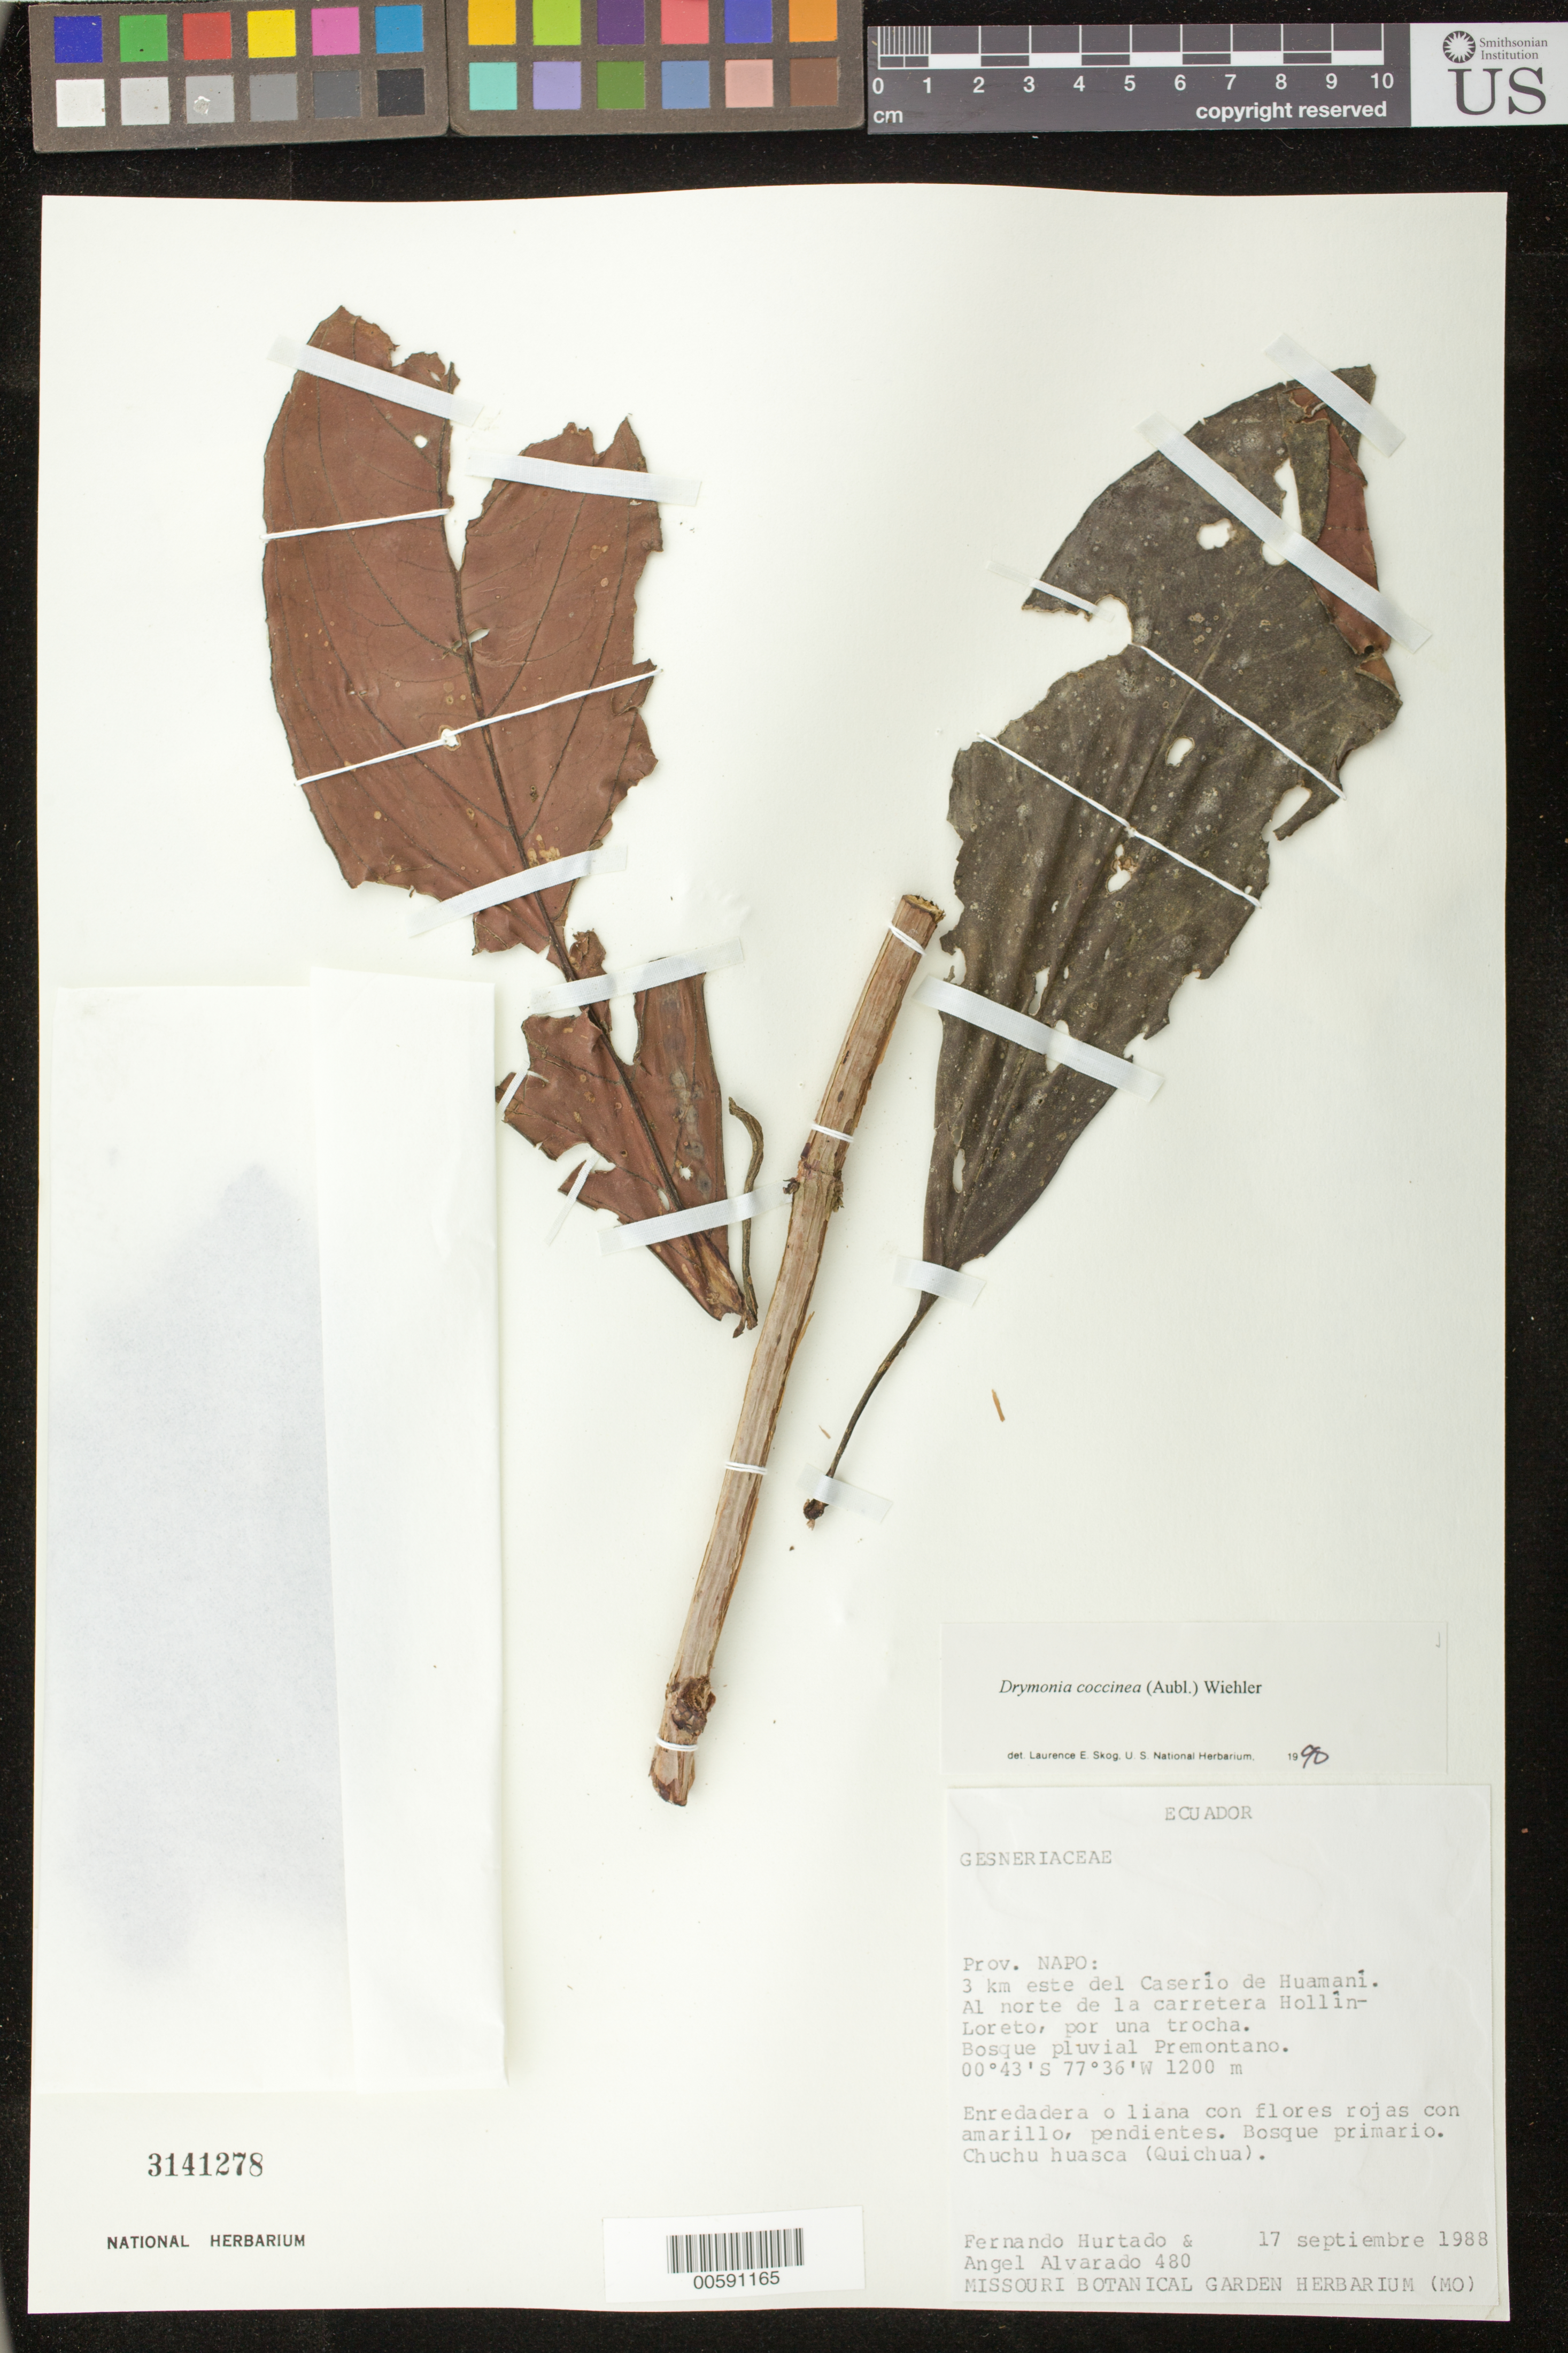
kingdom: Plantae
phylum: Tracheophyta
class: Magnoliopsida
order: Lamiales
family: Gesneriaceae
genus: Drymonia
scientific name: Drymonia coccinea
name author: (Aubl.) Wiehler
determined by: Skog, Laurence E.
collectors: F. Hurtado & A. Alvarado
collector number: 480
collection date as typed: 17 Sep 1988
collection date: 1988-09-17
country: Ecuador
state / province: Napo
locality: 3 km E del Caserío de Huamaní, al N de la carretera Hollín - Loreto, por una trocha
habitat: Bosque pluvial premontano; bosque primario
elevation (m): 1200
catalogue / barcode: US 3141278